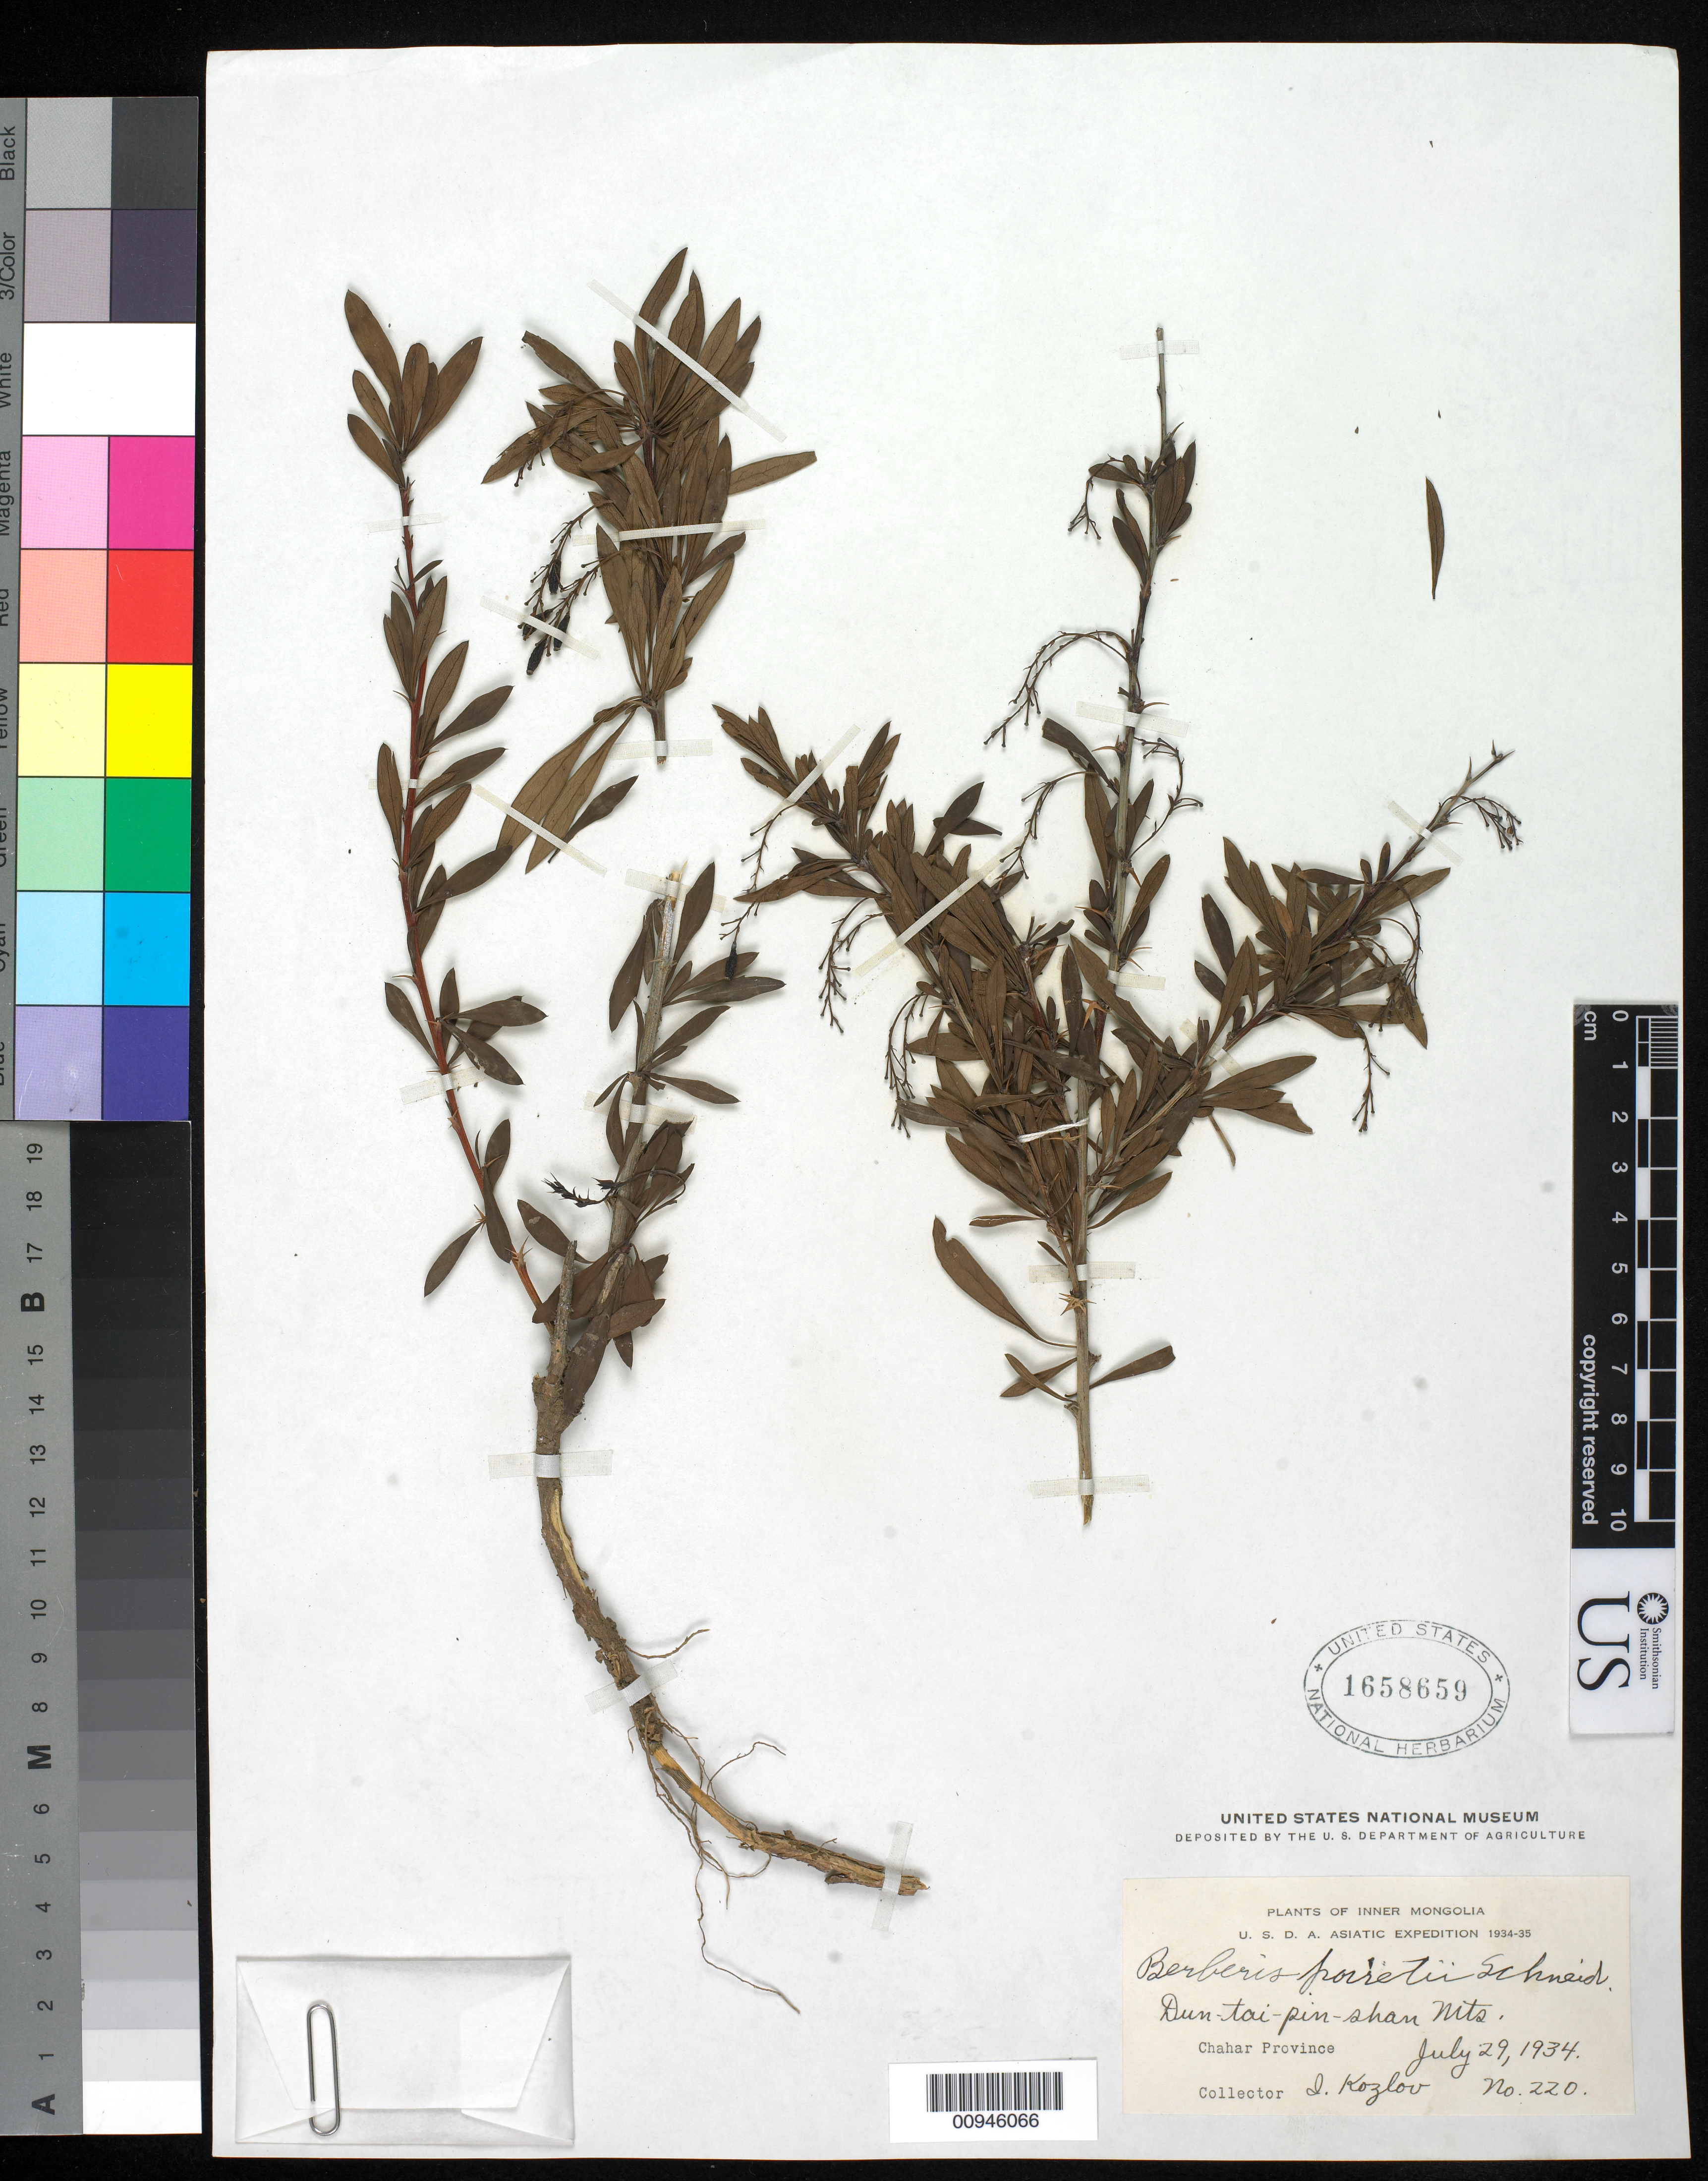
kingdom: Plantae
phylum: Tracheophyta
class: Magnoliopsida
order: Ranunculales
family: Berberidaceae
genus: Berberis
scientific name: Berberis poiretii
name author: C.K. Schneid.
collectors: I. Kozlov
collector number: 220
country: China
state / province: Hebei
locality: Inner Mongolia, Dun-tai-pin-shan Mts. [INTERPRETTED: Dongtaiping Mts.]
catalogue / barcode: US 1658659